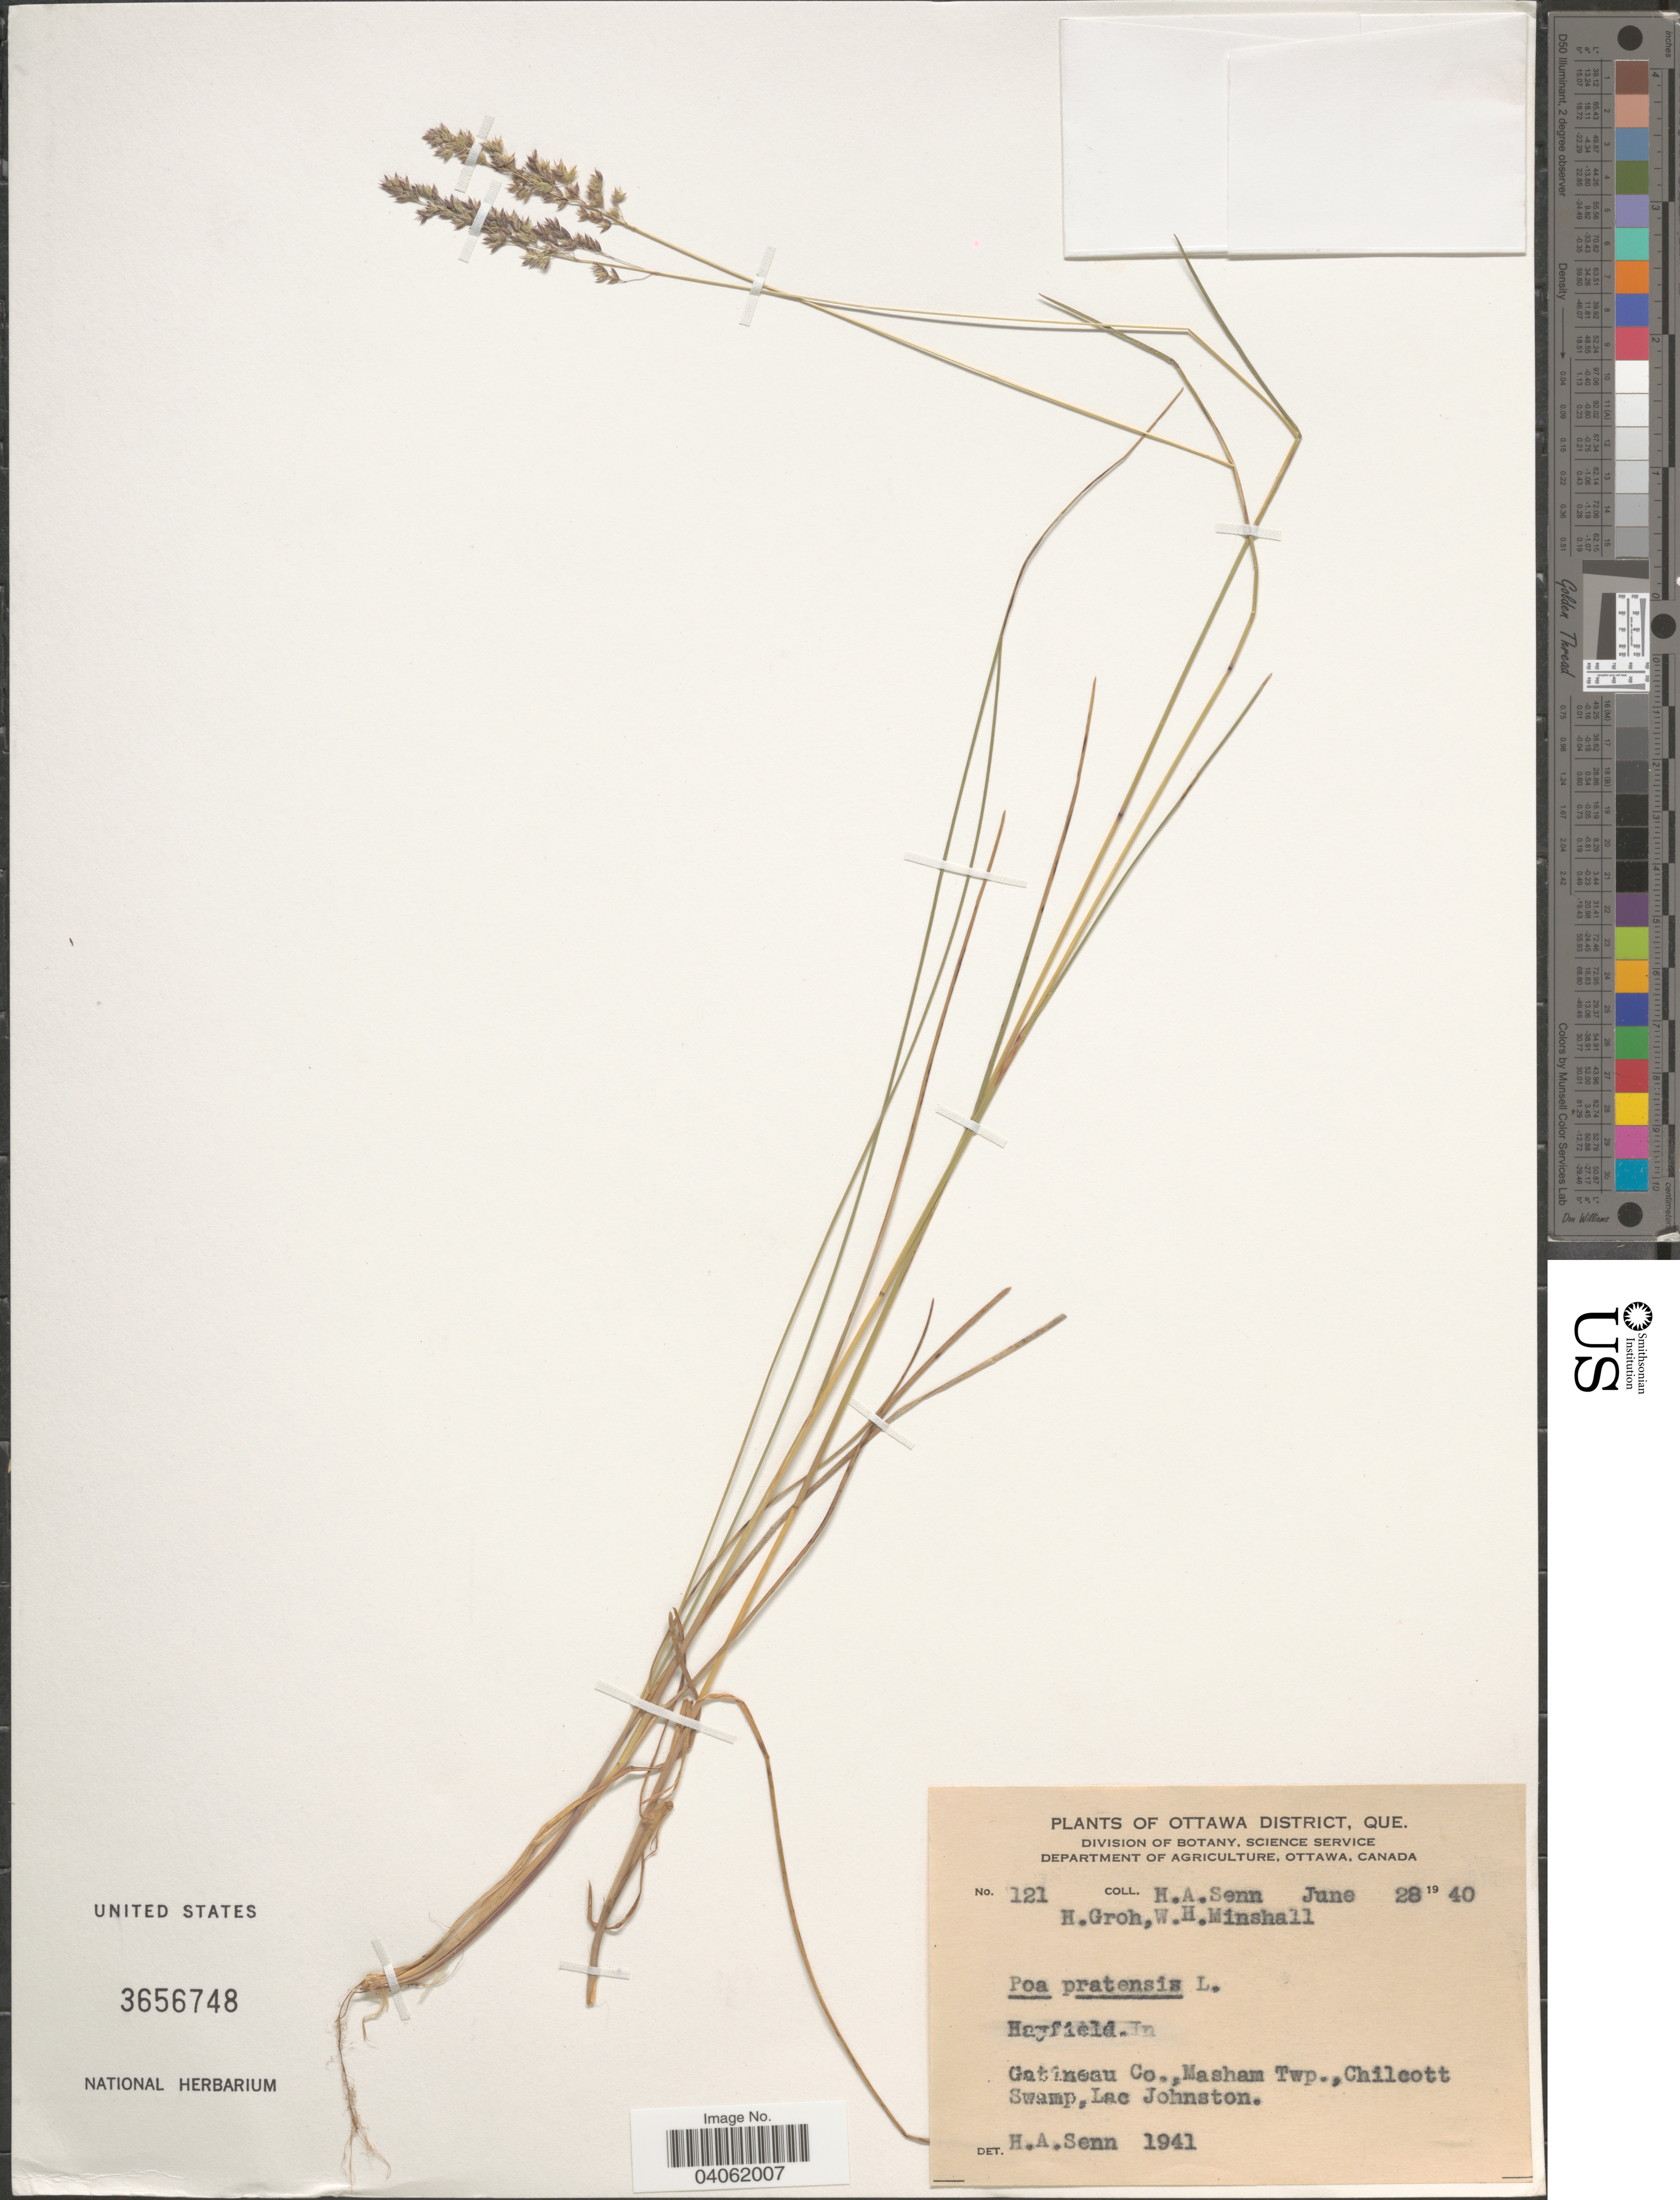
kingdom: Plantae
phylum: Tracheophyta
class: Liliopsida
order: Poales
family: Poaceae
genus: Poa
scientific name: Poa pratensis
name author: L.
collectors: H. Senn, H. Groh & W. Minshall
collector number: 121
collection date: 1940-06-28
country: Canada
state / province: Quebec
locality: Ottawa District. Hayfield. Gatineau Co.,Masham Twp.,Chilcott Swamp,Lac Johnston.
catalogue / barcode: US 3656748